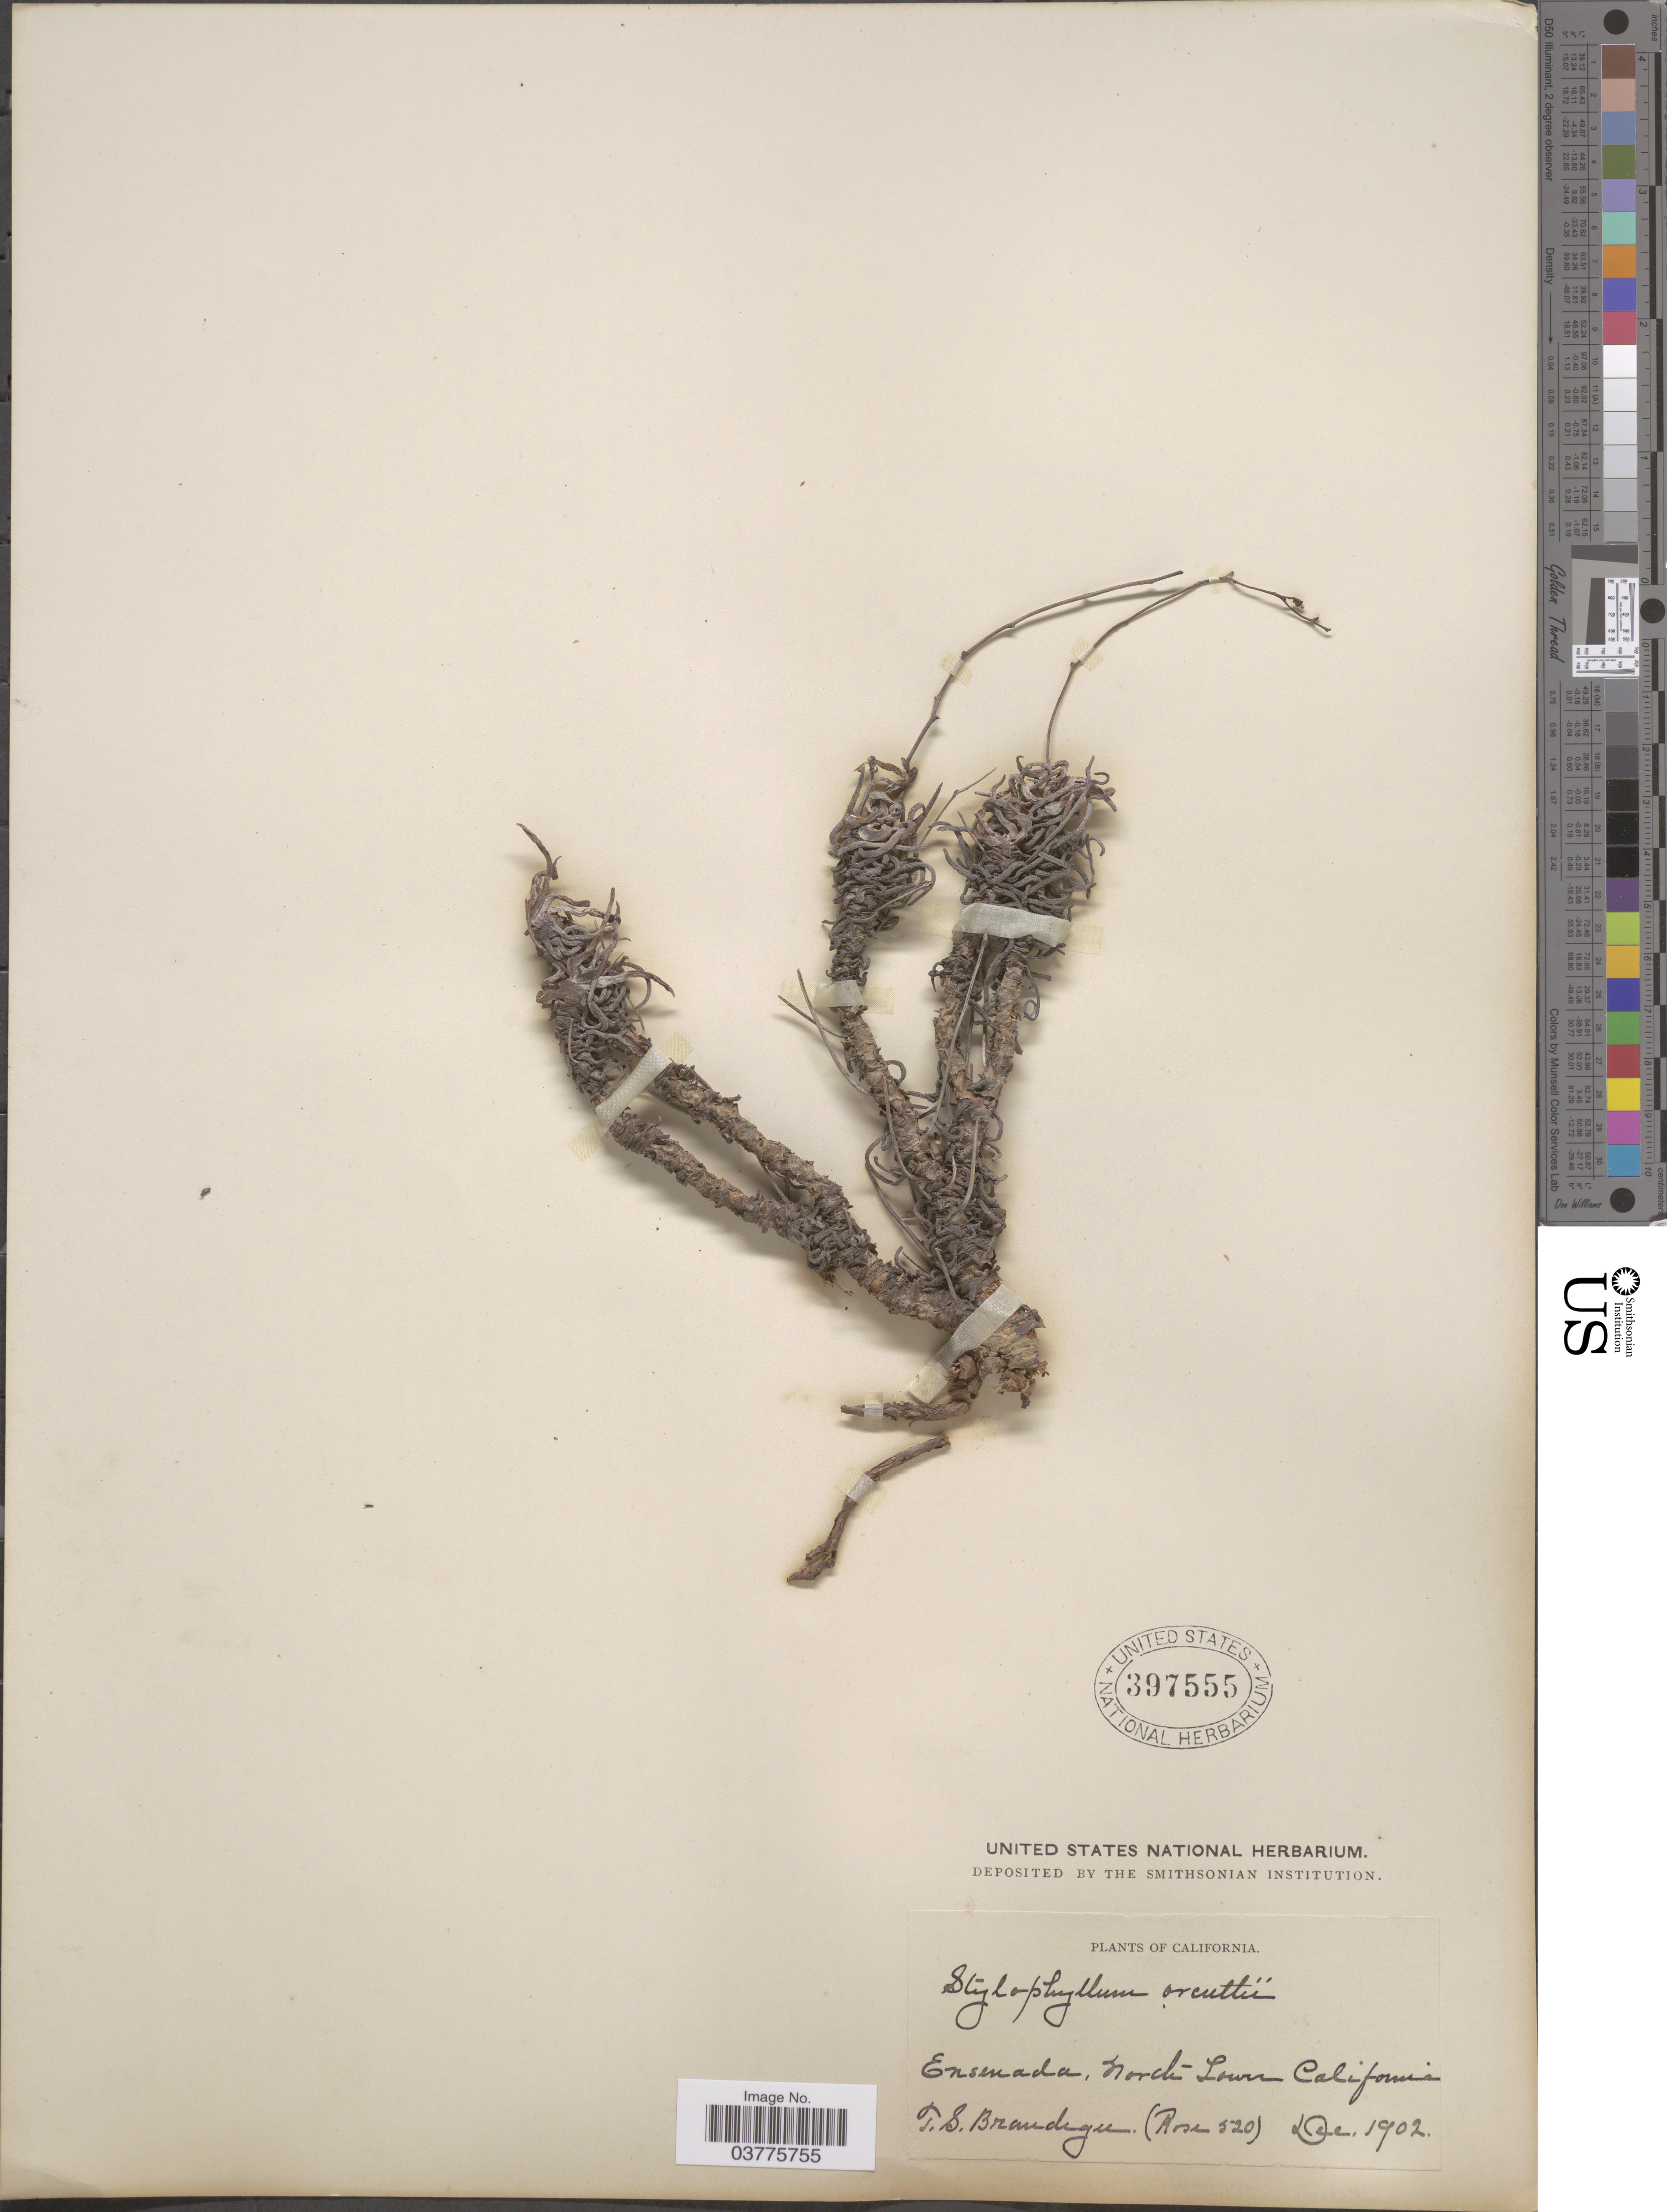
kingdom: Plantae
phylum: Tracheophyta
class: Magnoliopsida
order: Saxifragales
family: Crassulaceae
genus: Dudleya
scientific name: Dudleya attenuata subsp. orcuttii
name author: (Rose) Moran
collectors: T. S. Brandegee (herbarium)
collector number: Rose520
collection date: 1902-12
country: Mexico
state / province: Baja California Norte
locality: Ensenada, North Lower California.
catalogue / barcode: US 397555